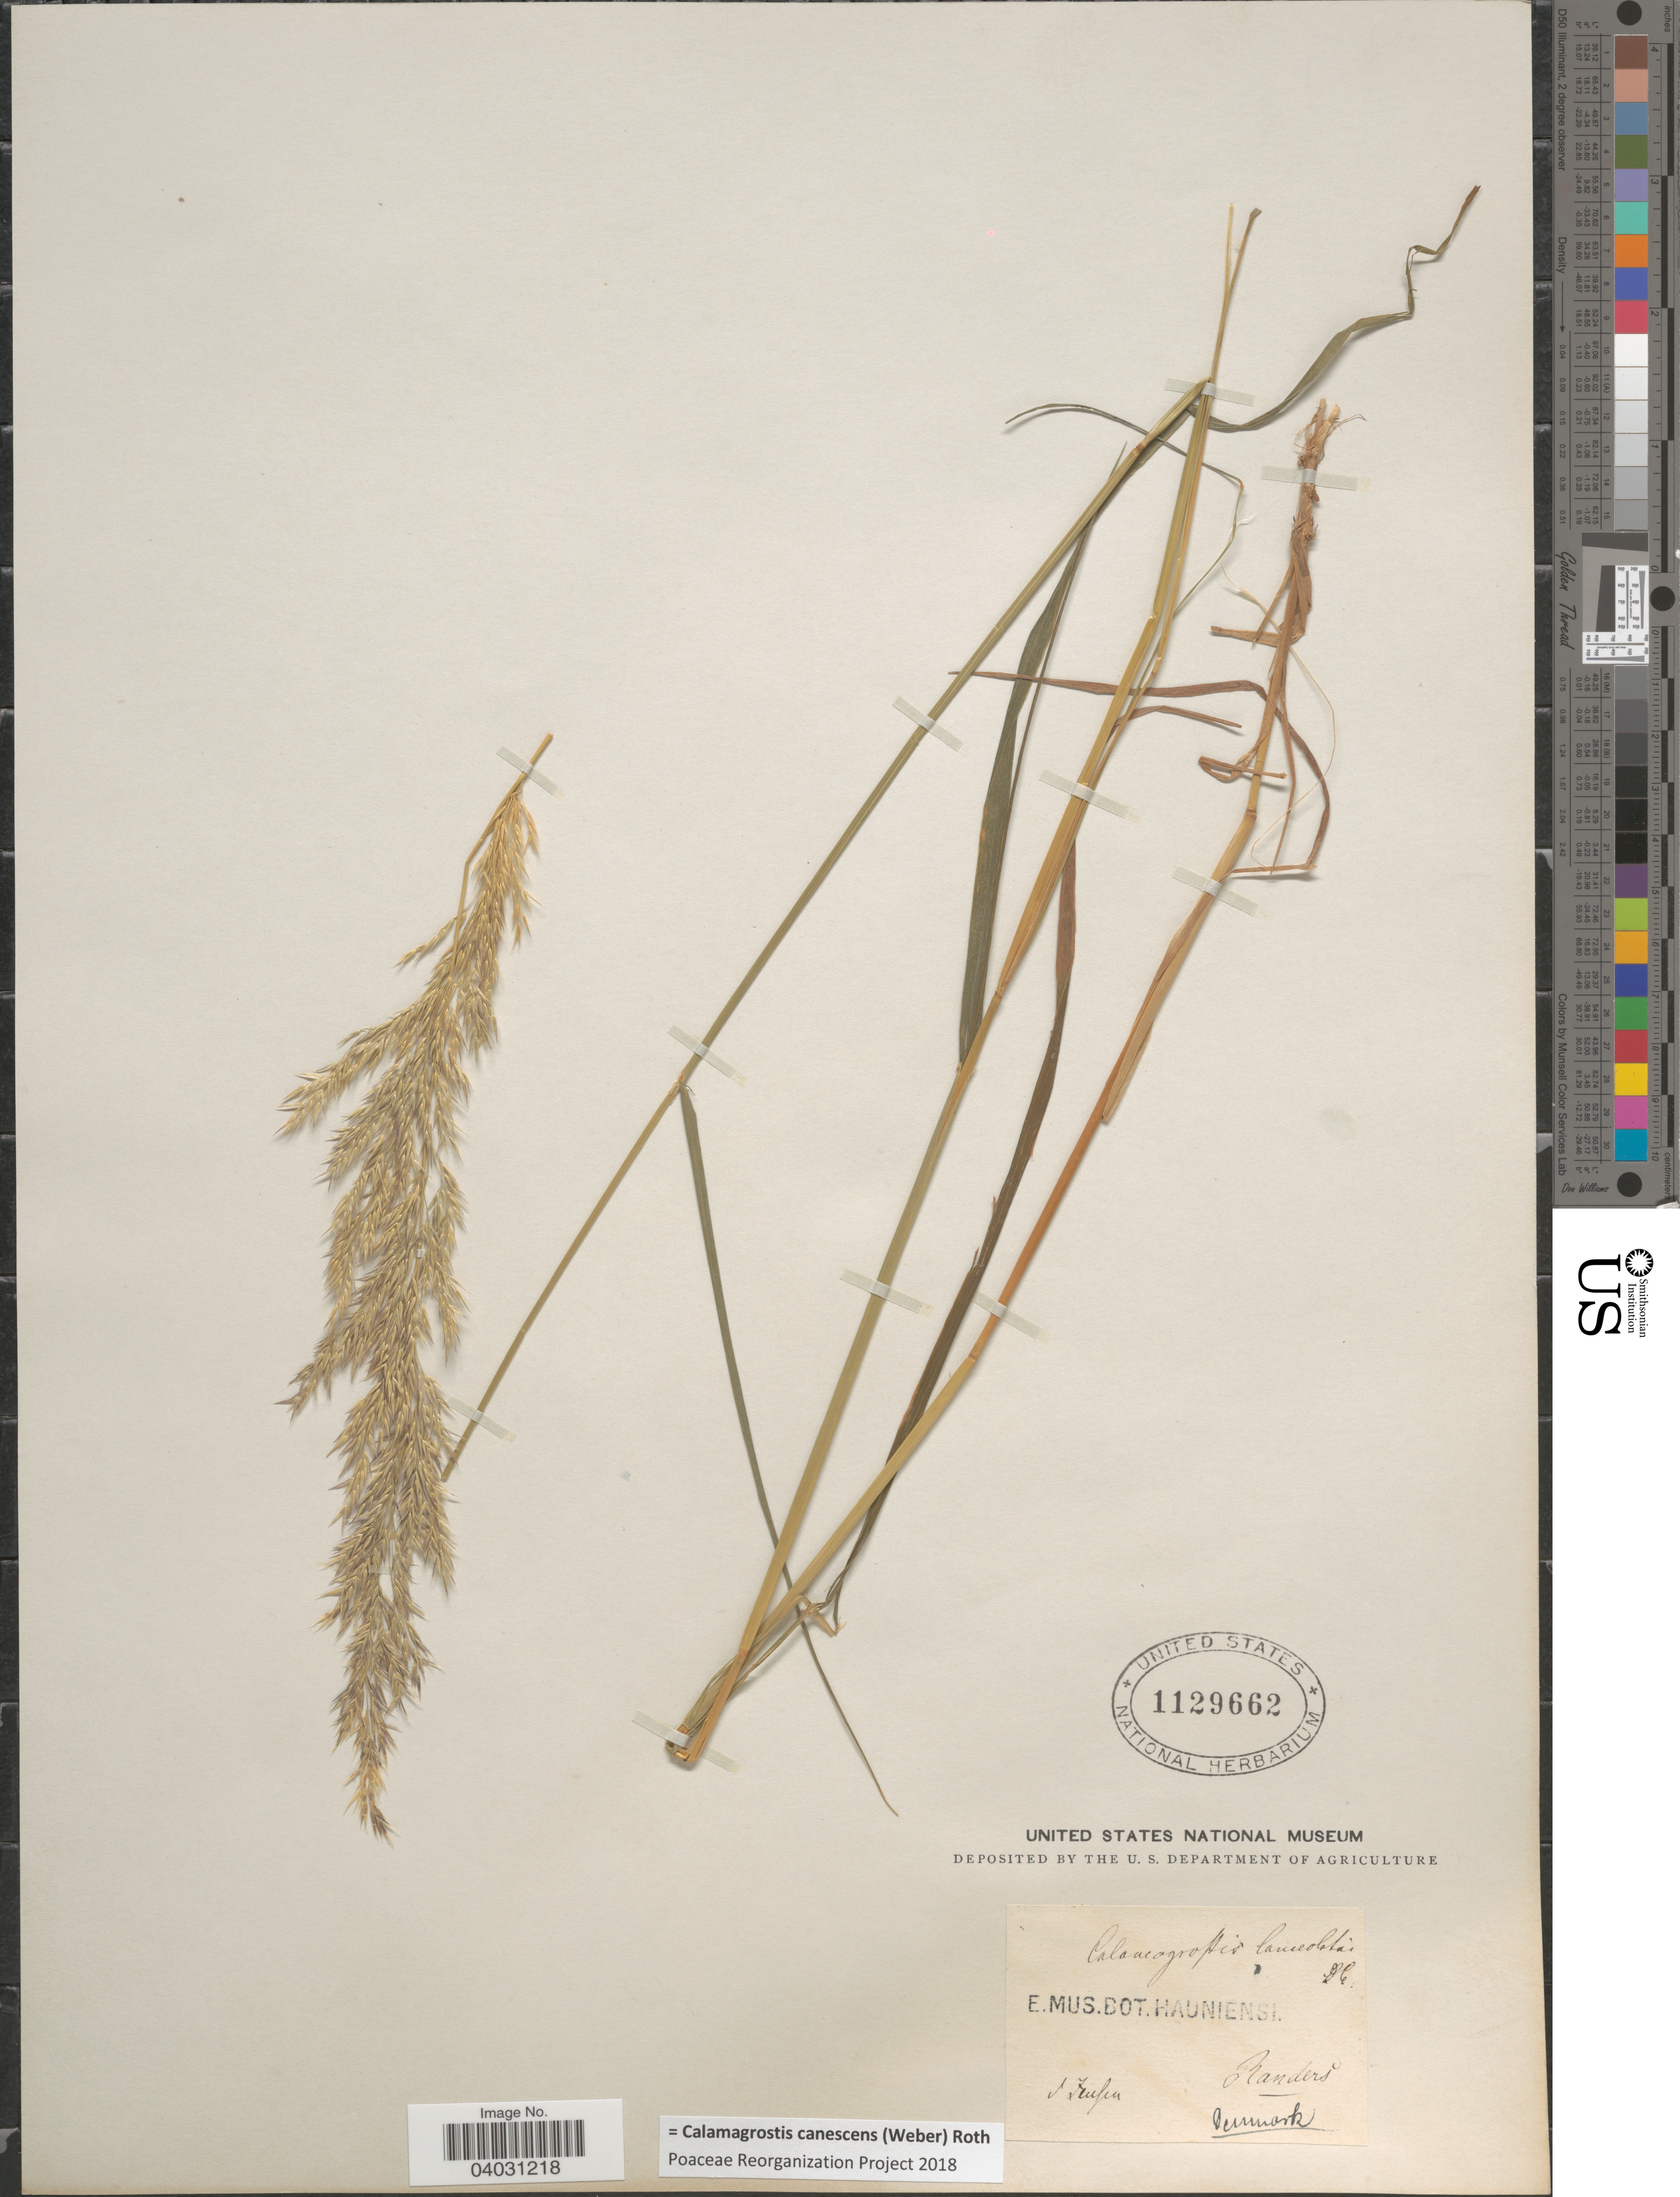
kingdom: Plantae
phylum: Tracheophyta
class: Liliopsida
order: Poales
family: Poaceae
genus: Calamagrostis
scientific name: Calamagrostis canescens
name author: (G.H. Weber) Roth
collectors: Randers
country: Denmark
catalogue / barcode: US 1129662